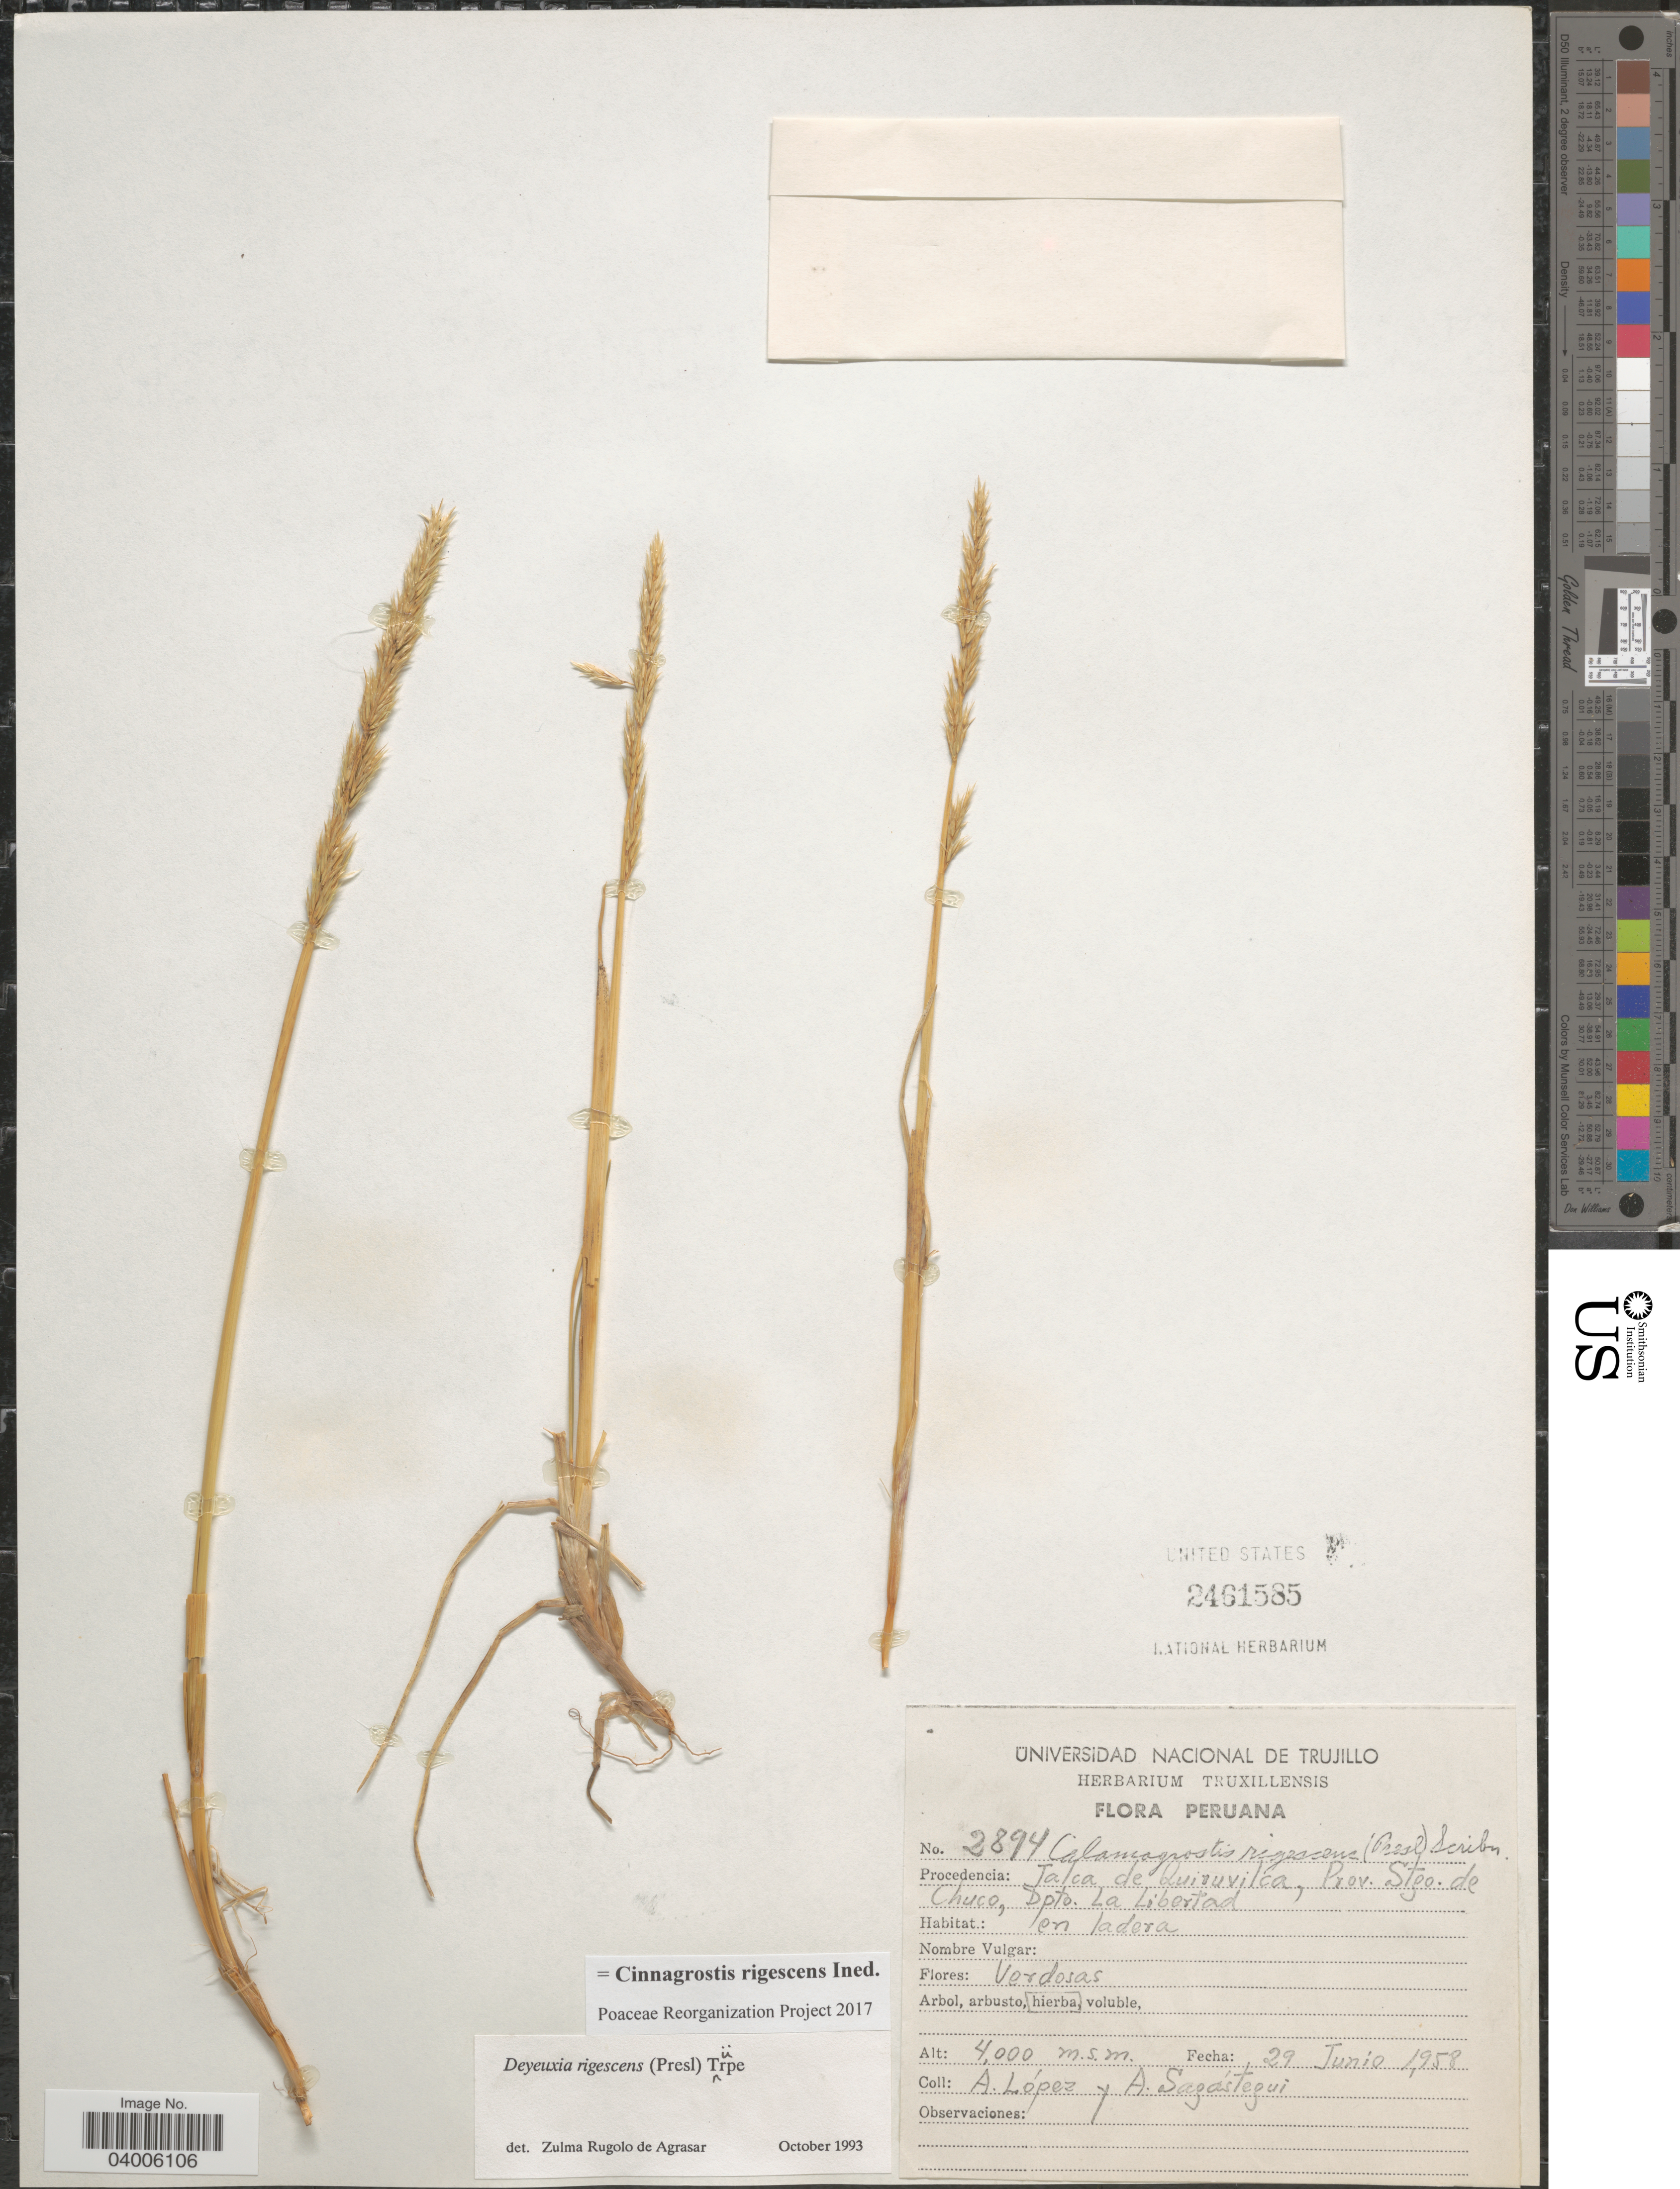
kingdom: Plantae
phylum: Tracheophyta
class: Liliopsida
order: Poales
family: Poaceae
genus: Cinnagrostis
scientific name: Cinnagrostis rigescens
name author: (J. Presl) P.M. Peterson et al.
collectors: A. López & A. Sagastegui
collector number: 2894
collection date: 1958-06-29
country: Peru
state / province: La Libertad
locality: Jalca de Quiruvilca, Prov. Stgo. de Chuco, Dpto. La Libertad.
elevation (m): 4000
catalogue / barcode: US 2461585